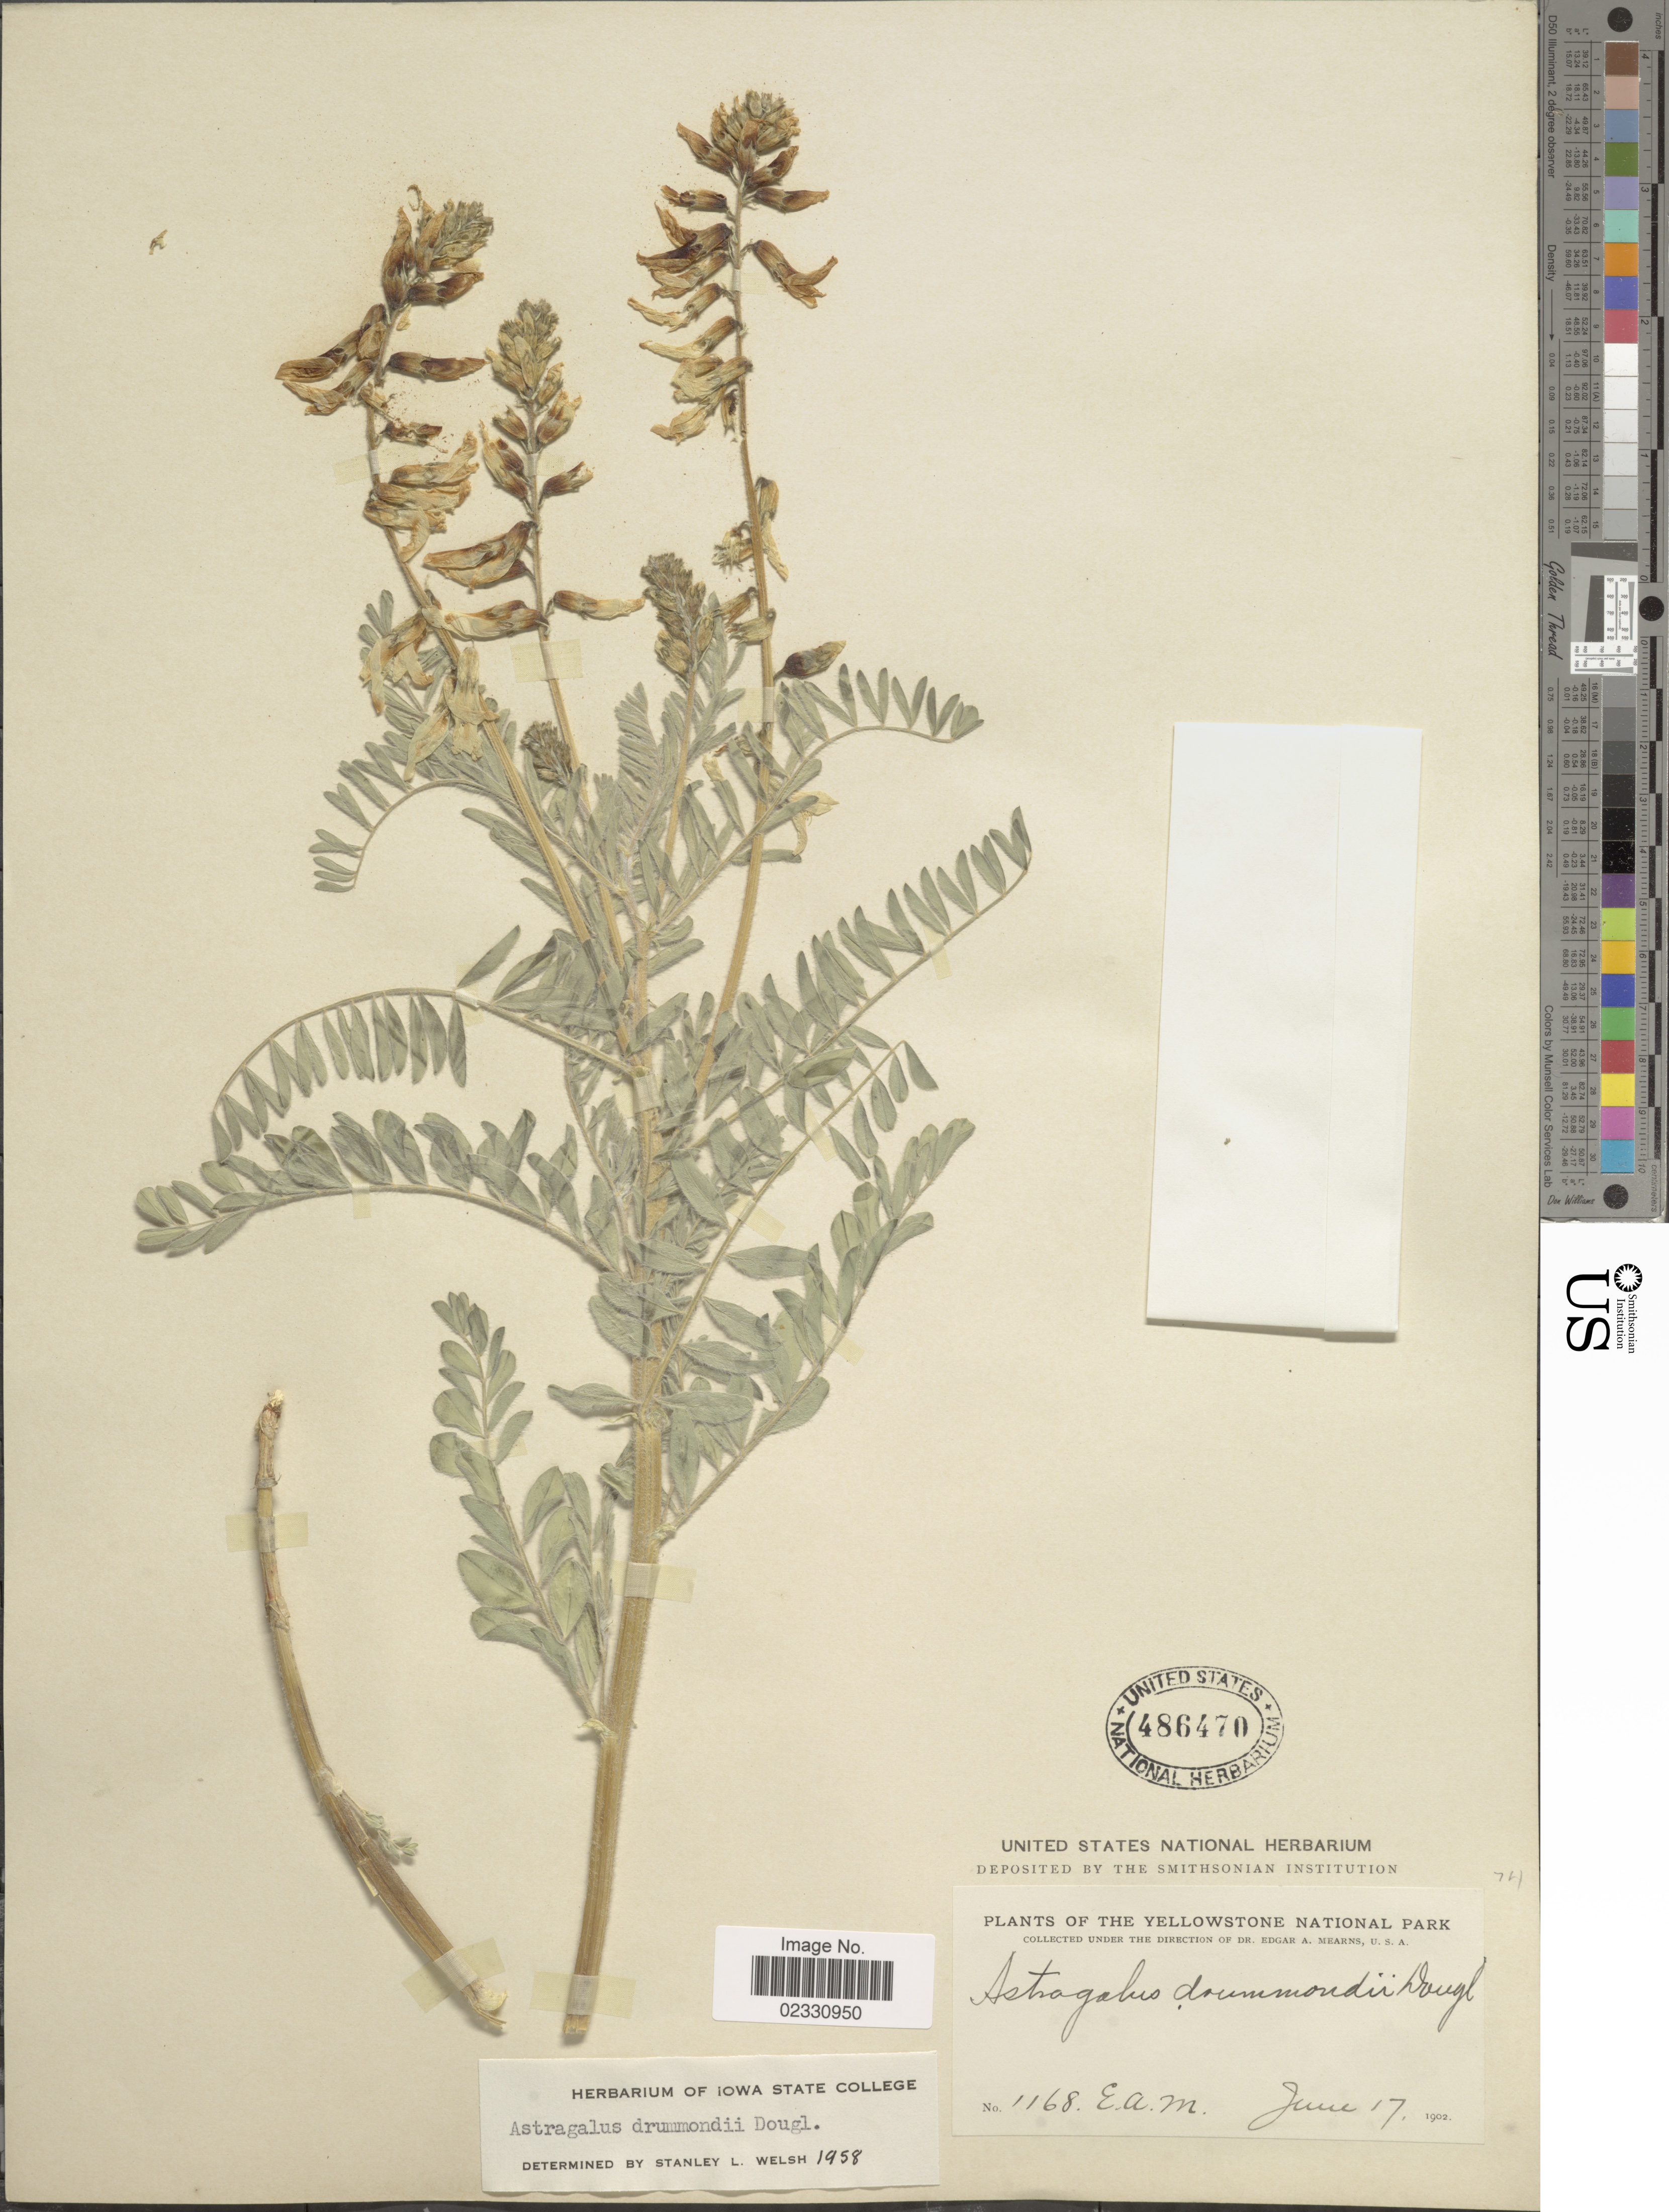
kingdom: Plantae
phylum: Tracheophyta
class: Magnoliopsida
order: Fabales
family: Fabaceae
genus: Astragalus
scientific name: Astragalus drummondii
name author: Hook.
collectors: E. A. Mearns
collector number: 1168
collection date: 1902-06-17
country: United States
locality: The Yellowstone National Park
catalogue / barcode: US 486470